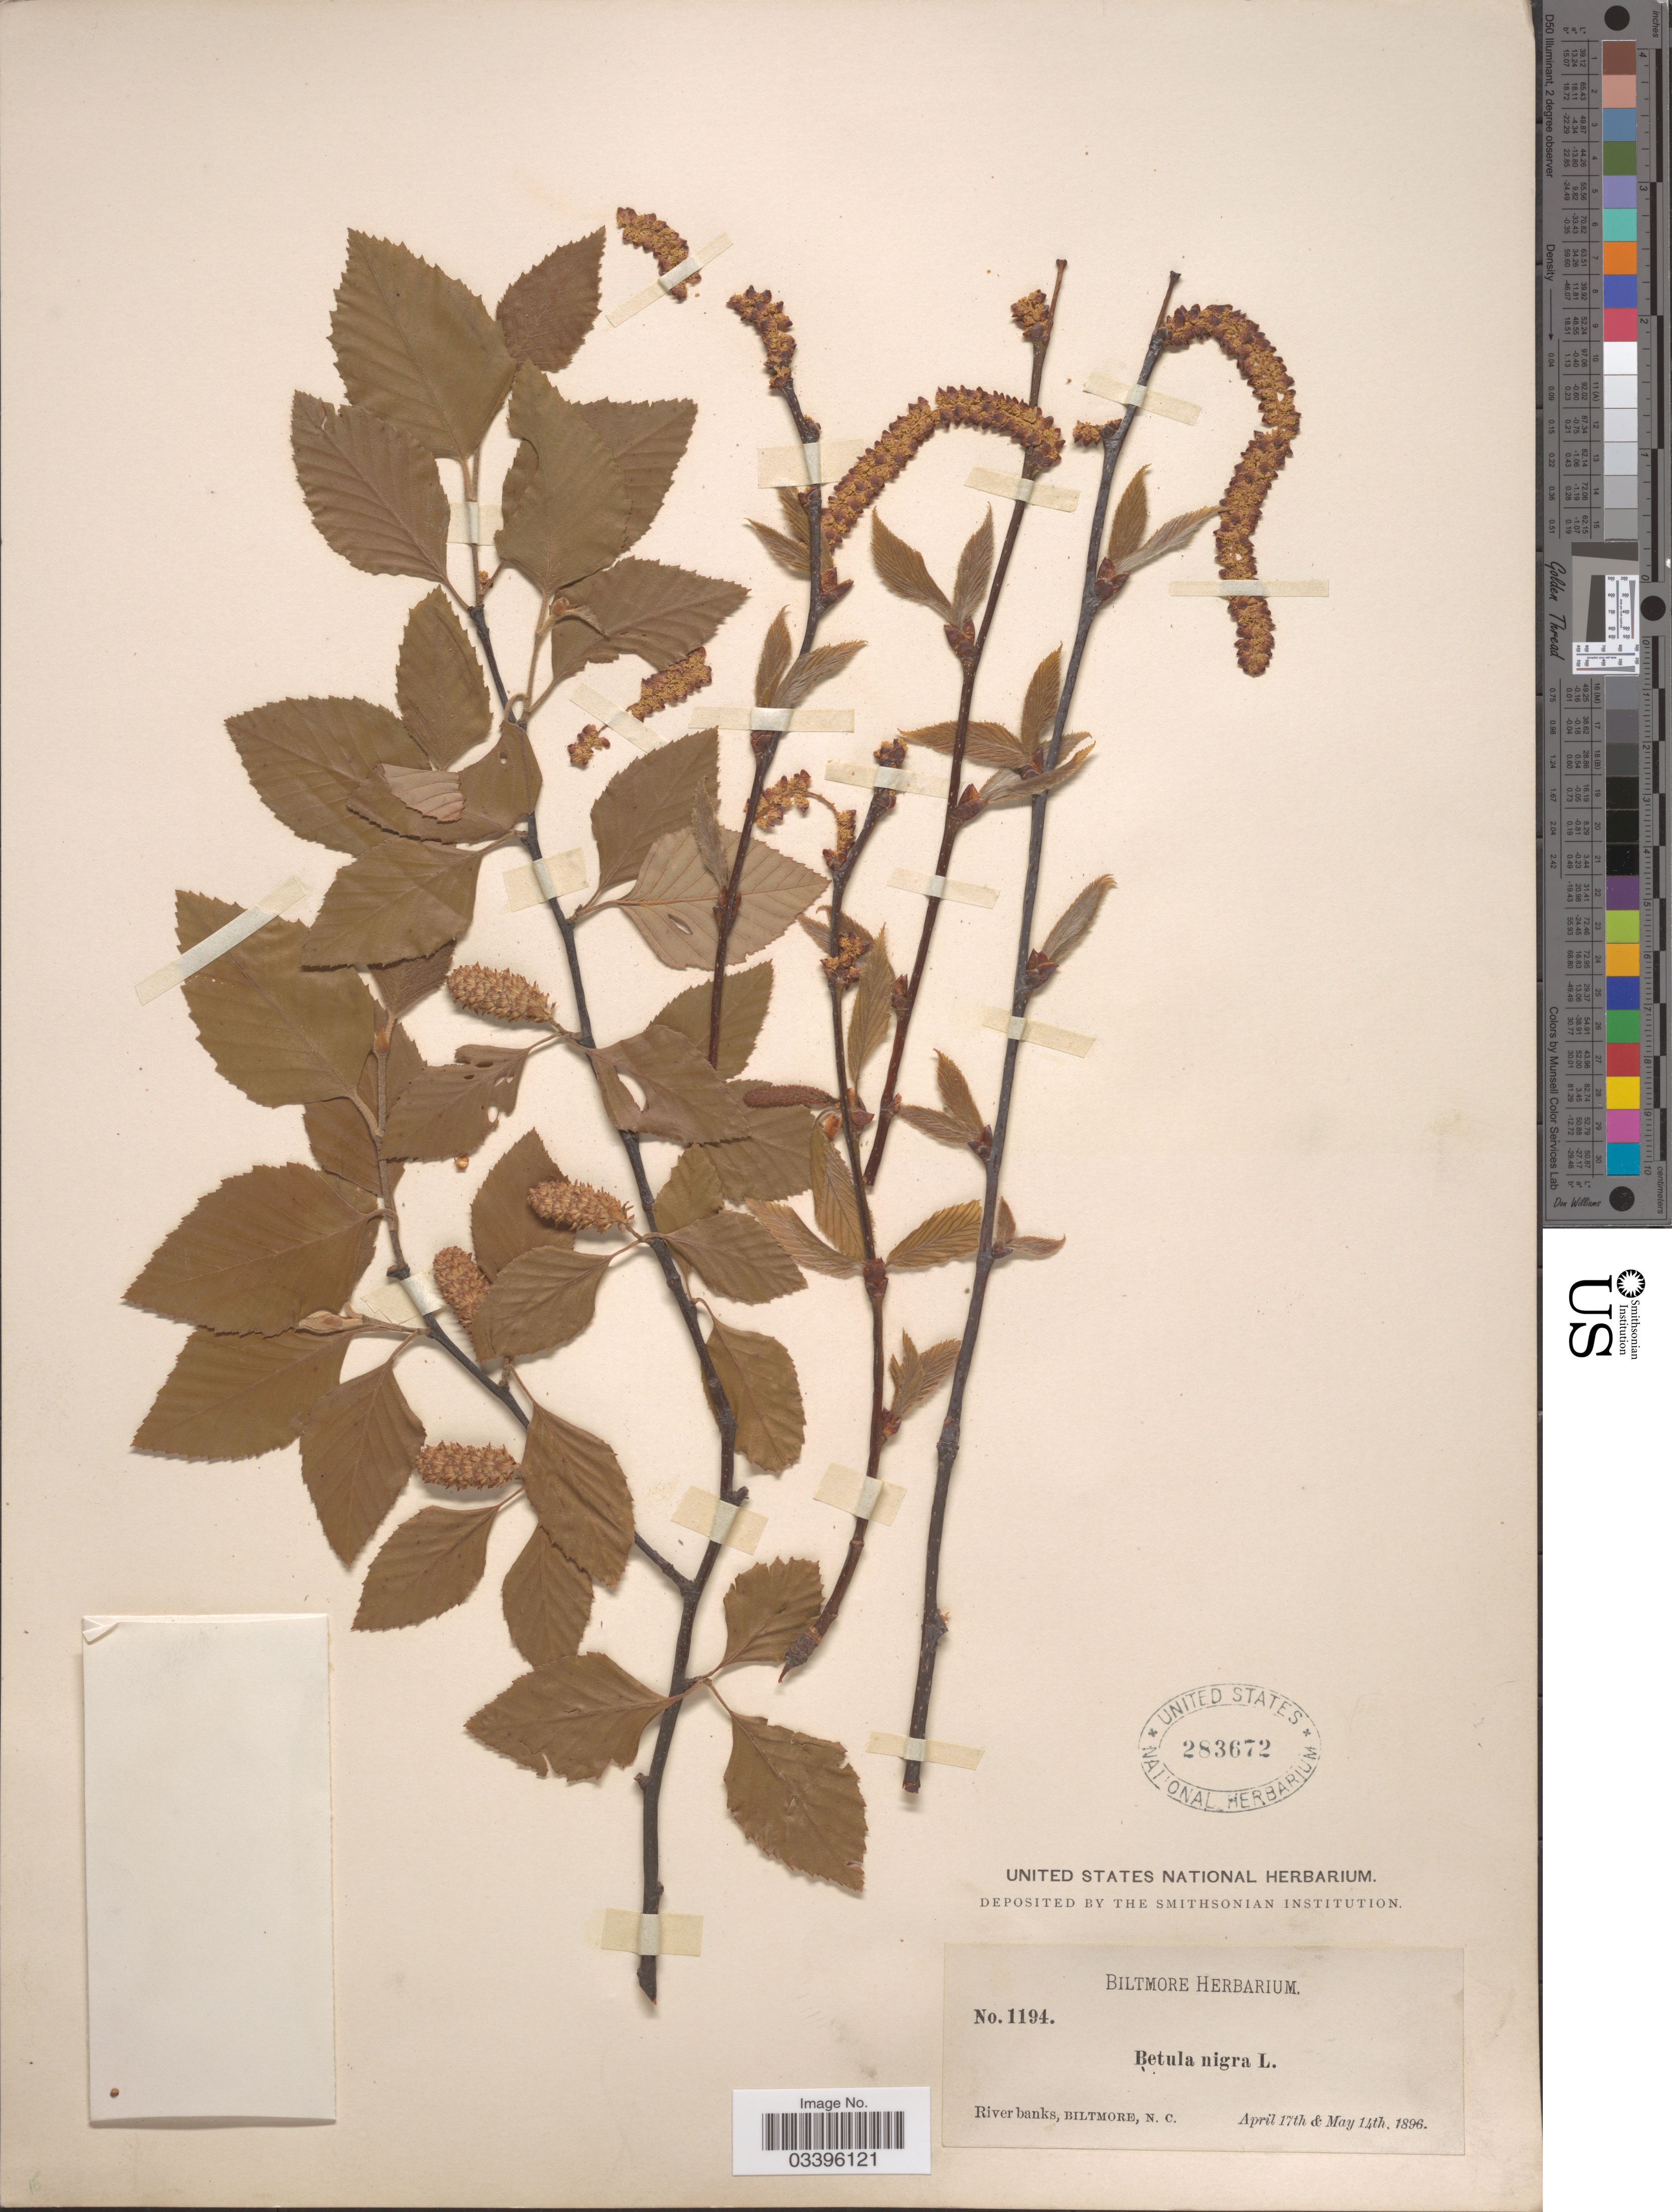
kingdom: Plantae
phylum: Tracheophyta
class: Magnoliopsida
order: Fagales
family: Betulaceae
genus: Betula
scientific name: Betula nigra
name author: L.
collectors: ex herb. Biltmore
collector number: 1194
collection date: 1896-04-17/1896-05-14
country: United States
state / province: North Carolina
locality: River banks, Biltmore.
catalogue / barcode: US 283672